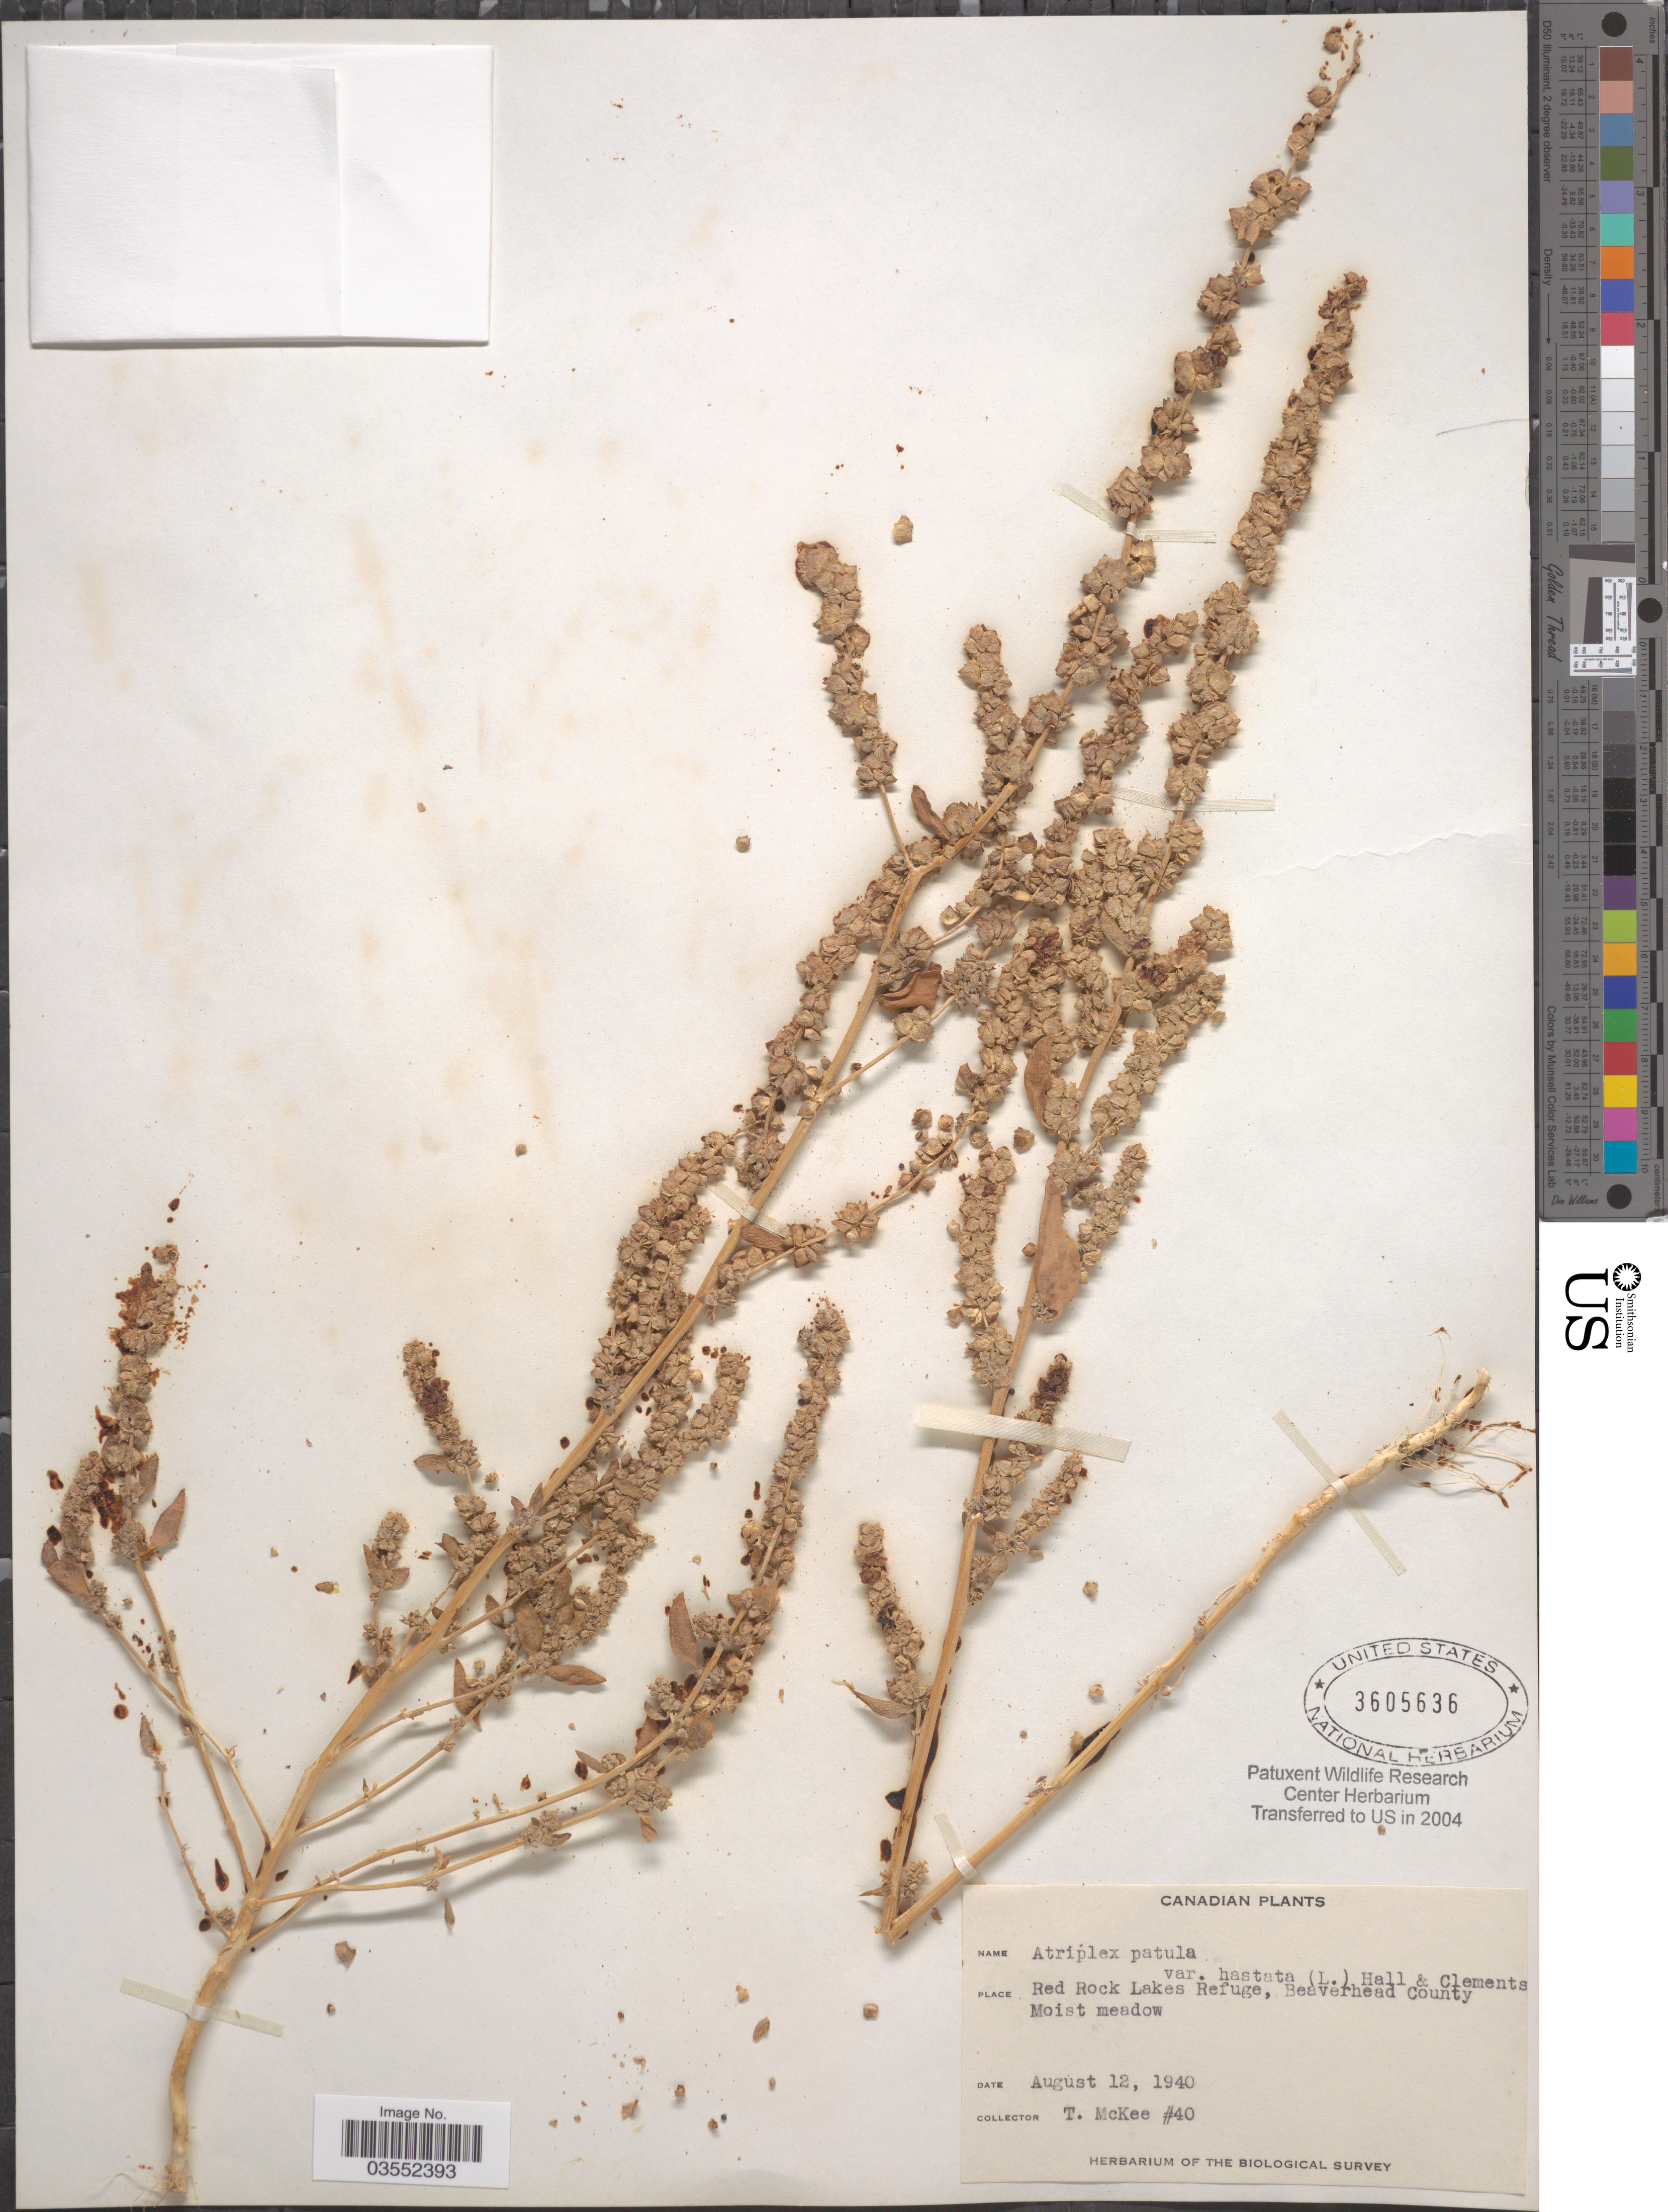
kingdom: Plantae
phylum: Tracheophyta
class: Magnoliopsida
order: Caryophyllales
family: Amaranthaceae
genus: Atriplex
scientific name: Atriplex patula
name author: L.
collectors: T. McKee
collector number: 40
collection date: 1940-08-12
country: Canada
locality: Red Rock Lakes Refuge, Beaverhead County.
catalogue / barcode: US 3605636